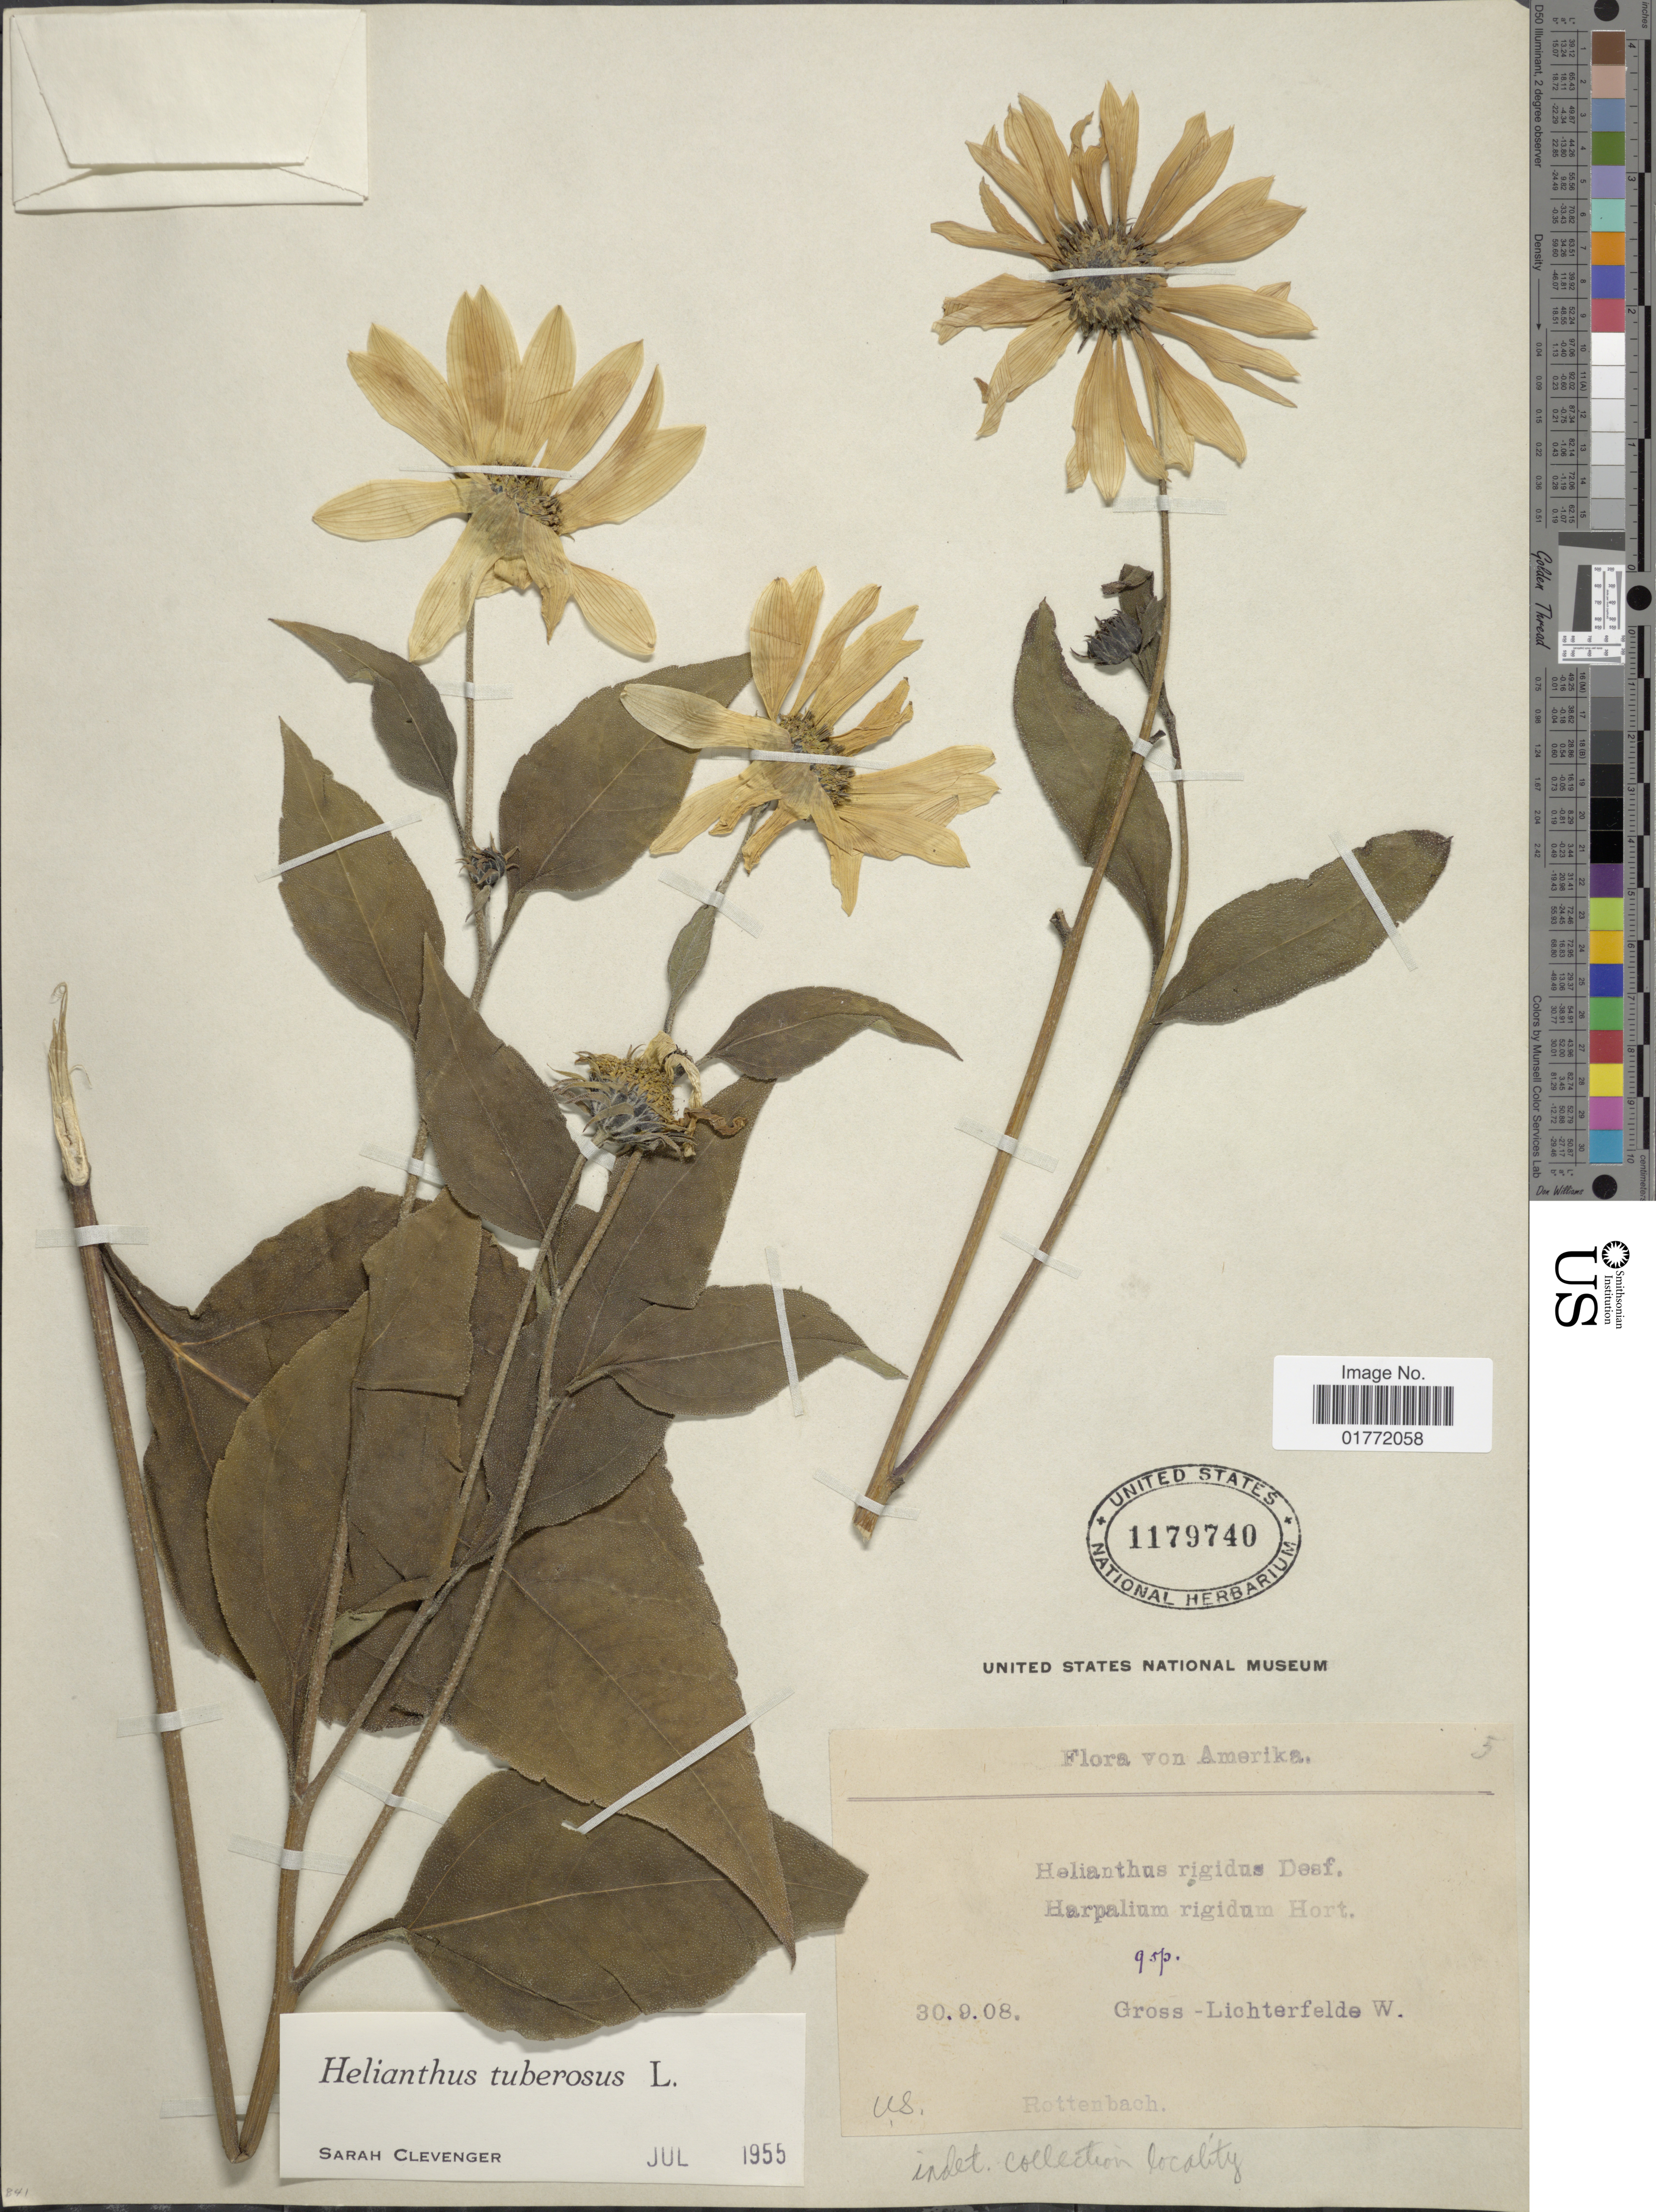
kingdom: Plantae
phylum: Tracheophyta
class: Magnoliopsida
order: Asterales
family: Asteraceae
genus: Helianthus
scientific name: Helianthus sp.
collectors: W. Gross-Lichterfelde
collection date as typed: Transcribed d/m/y: 30/9/8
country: Germany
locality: Rottenbach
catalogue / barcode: US 1179740